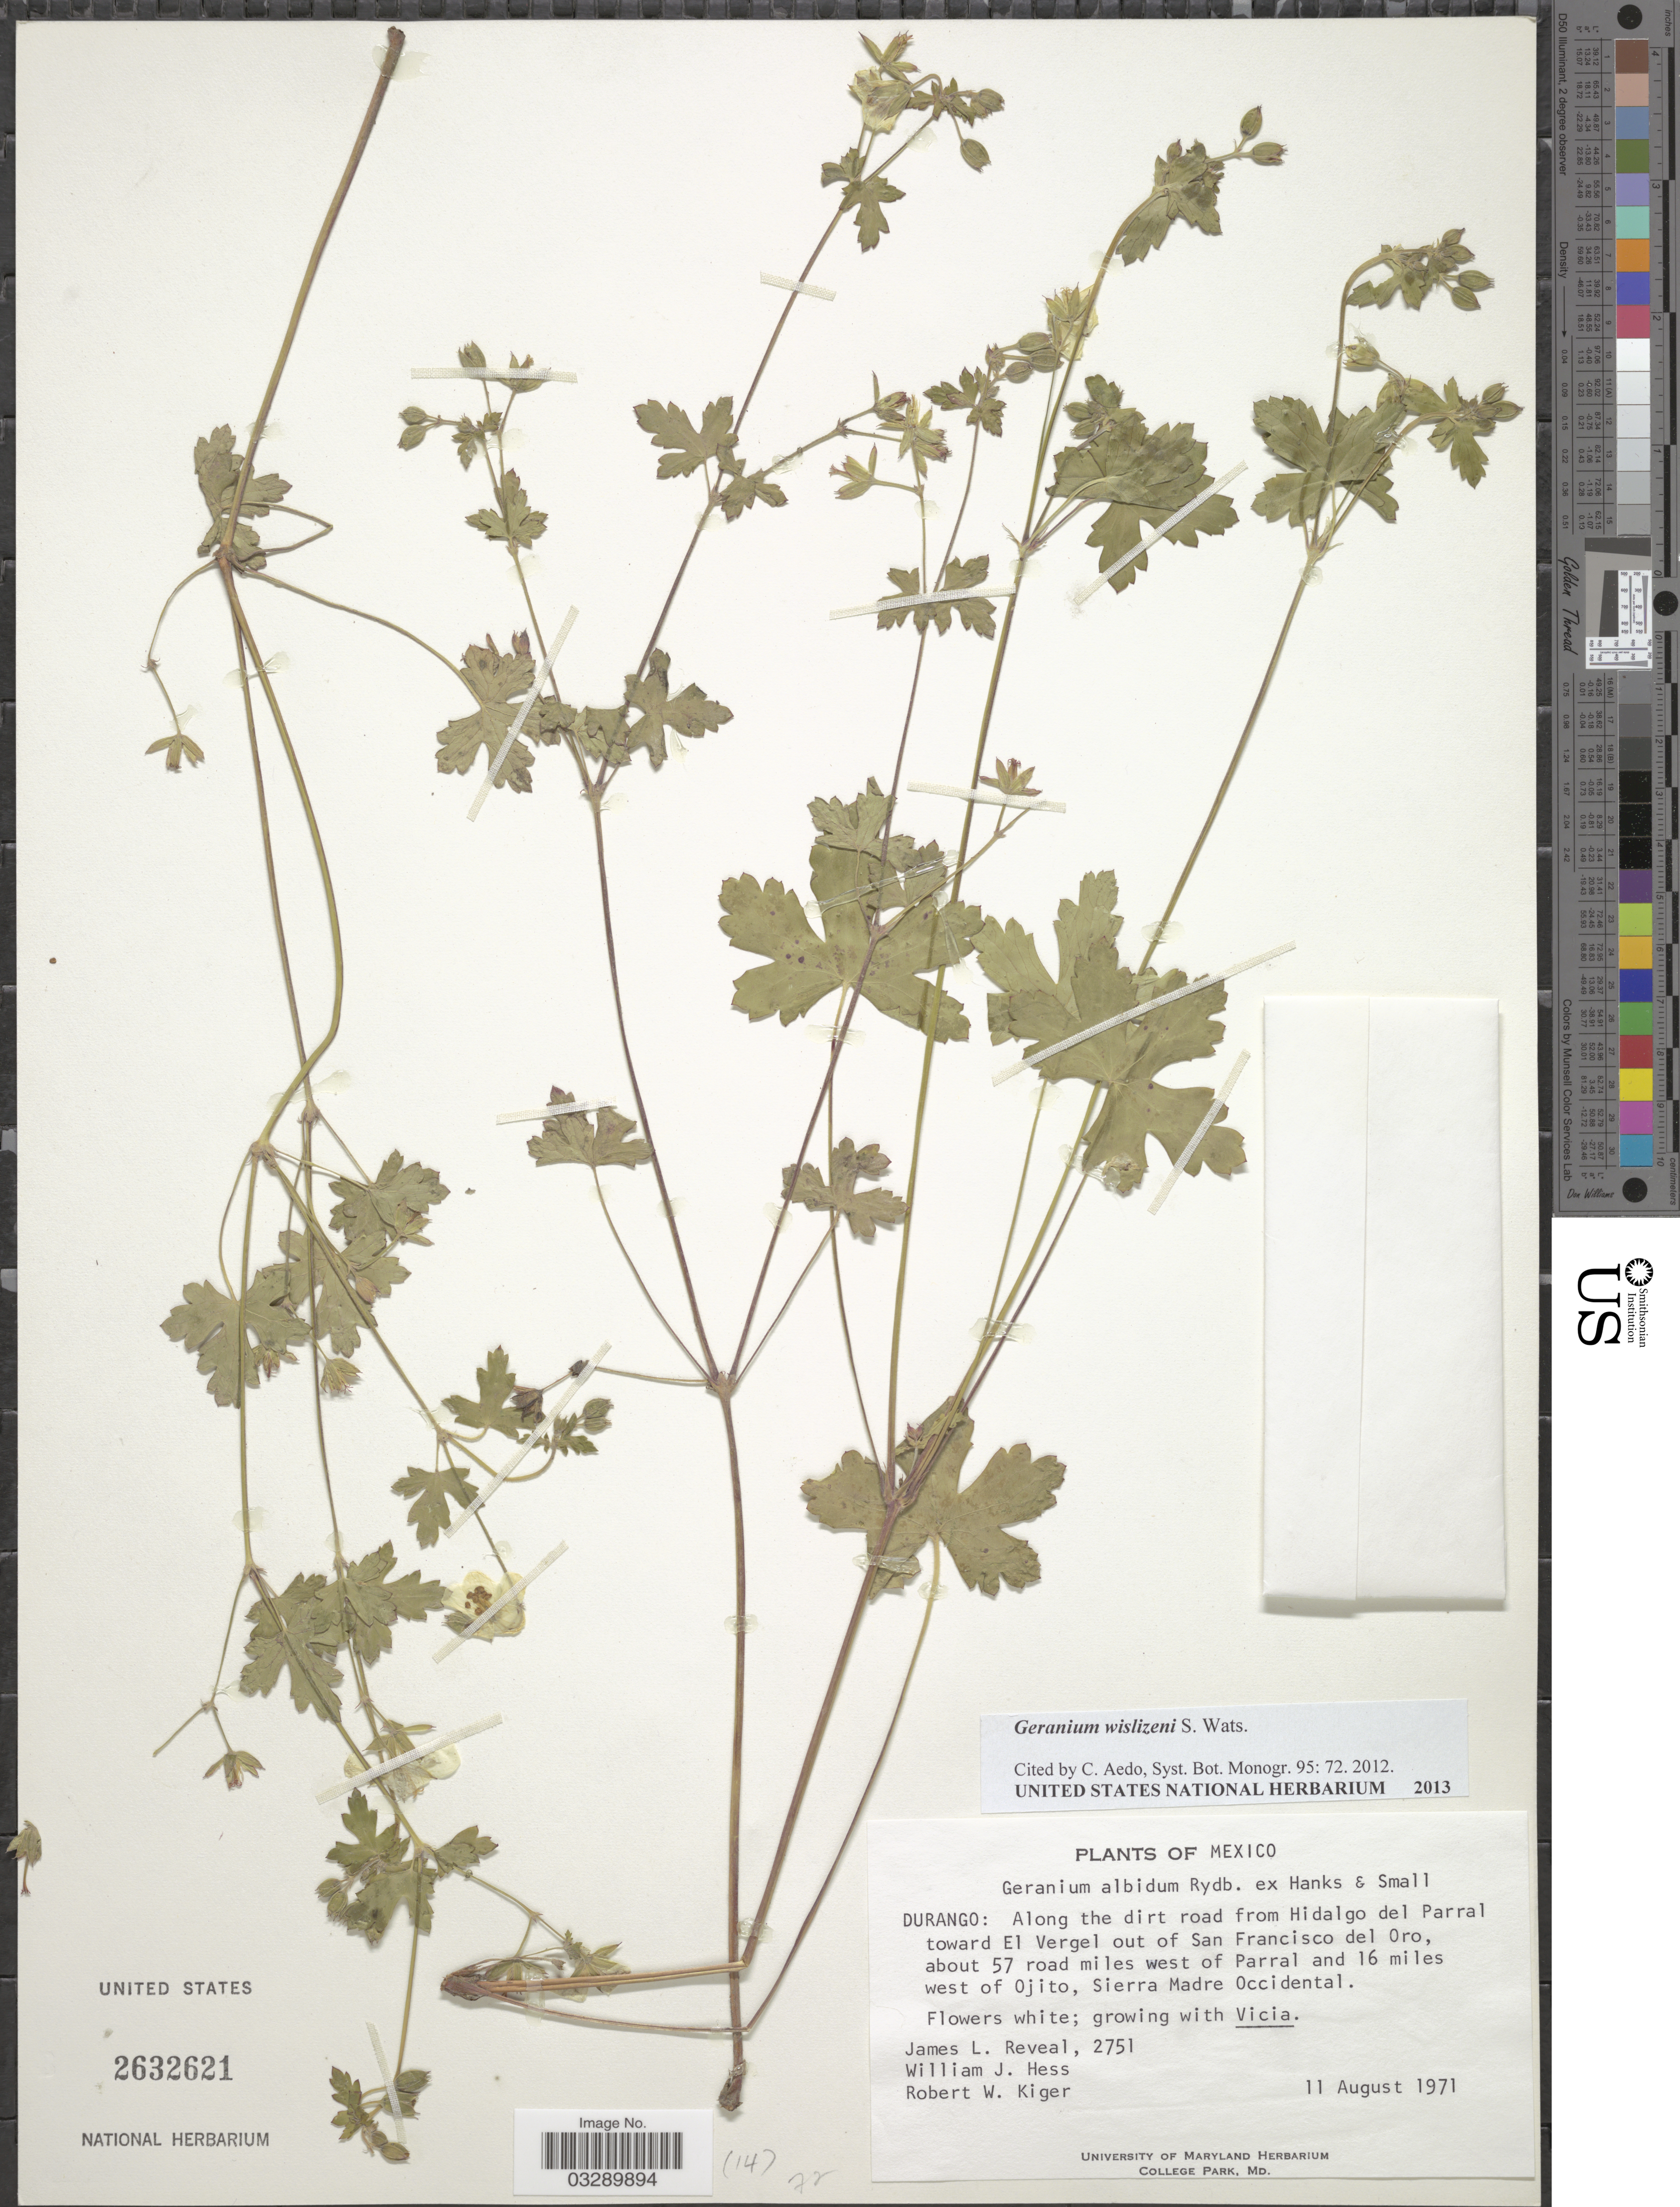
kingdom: Plantae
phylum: Tracheophyta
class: Magnoliopsida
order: Geraniales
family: Geraniaceae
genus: Geranium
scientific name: Geranium wislizeni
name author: S. Watson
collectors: J. L. Reveal, W. Hess & R. Kiger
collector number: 2751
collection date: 1971-08-11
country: Mexico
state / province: Durango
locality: Along the dirt road from Hidalgo del Parral toward El Vergel out of San Francisco del Oro, about 57 road miles west of Parral and 16 miles west of Ojito, Sierra Madre Occidental.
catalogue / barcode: US 2632621